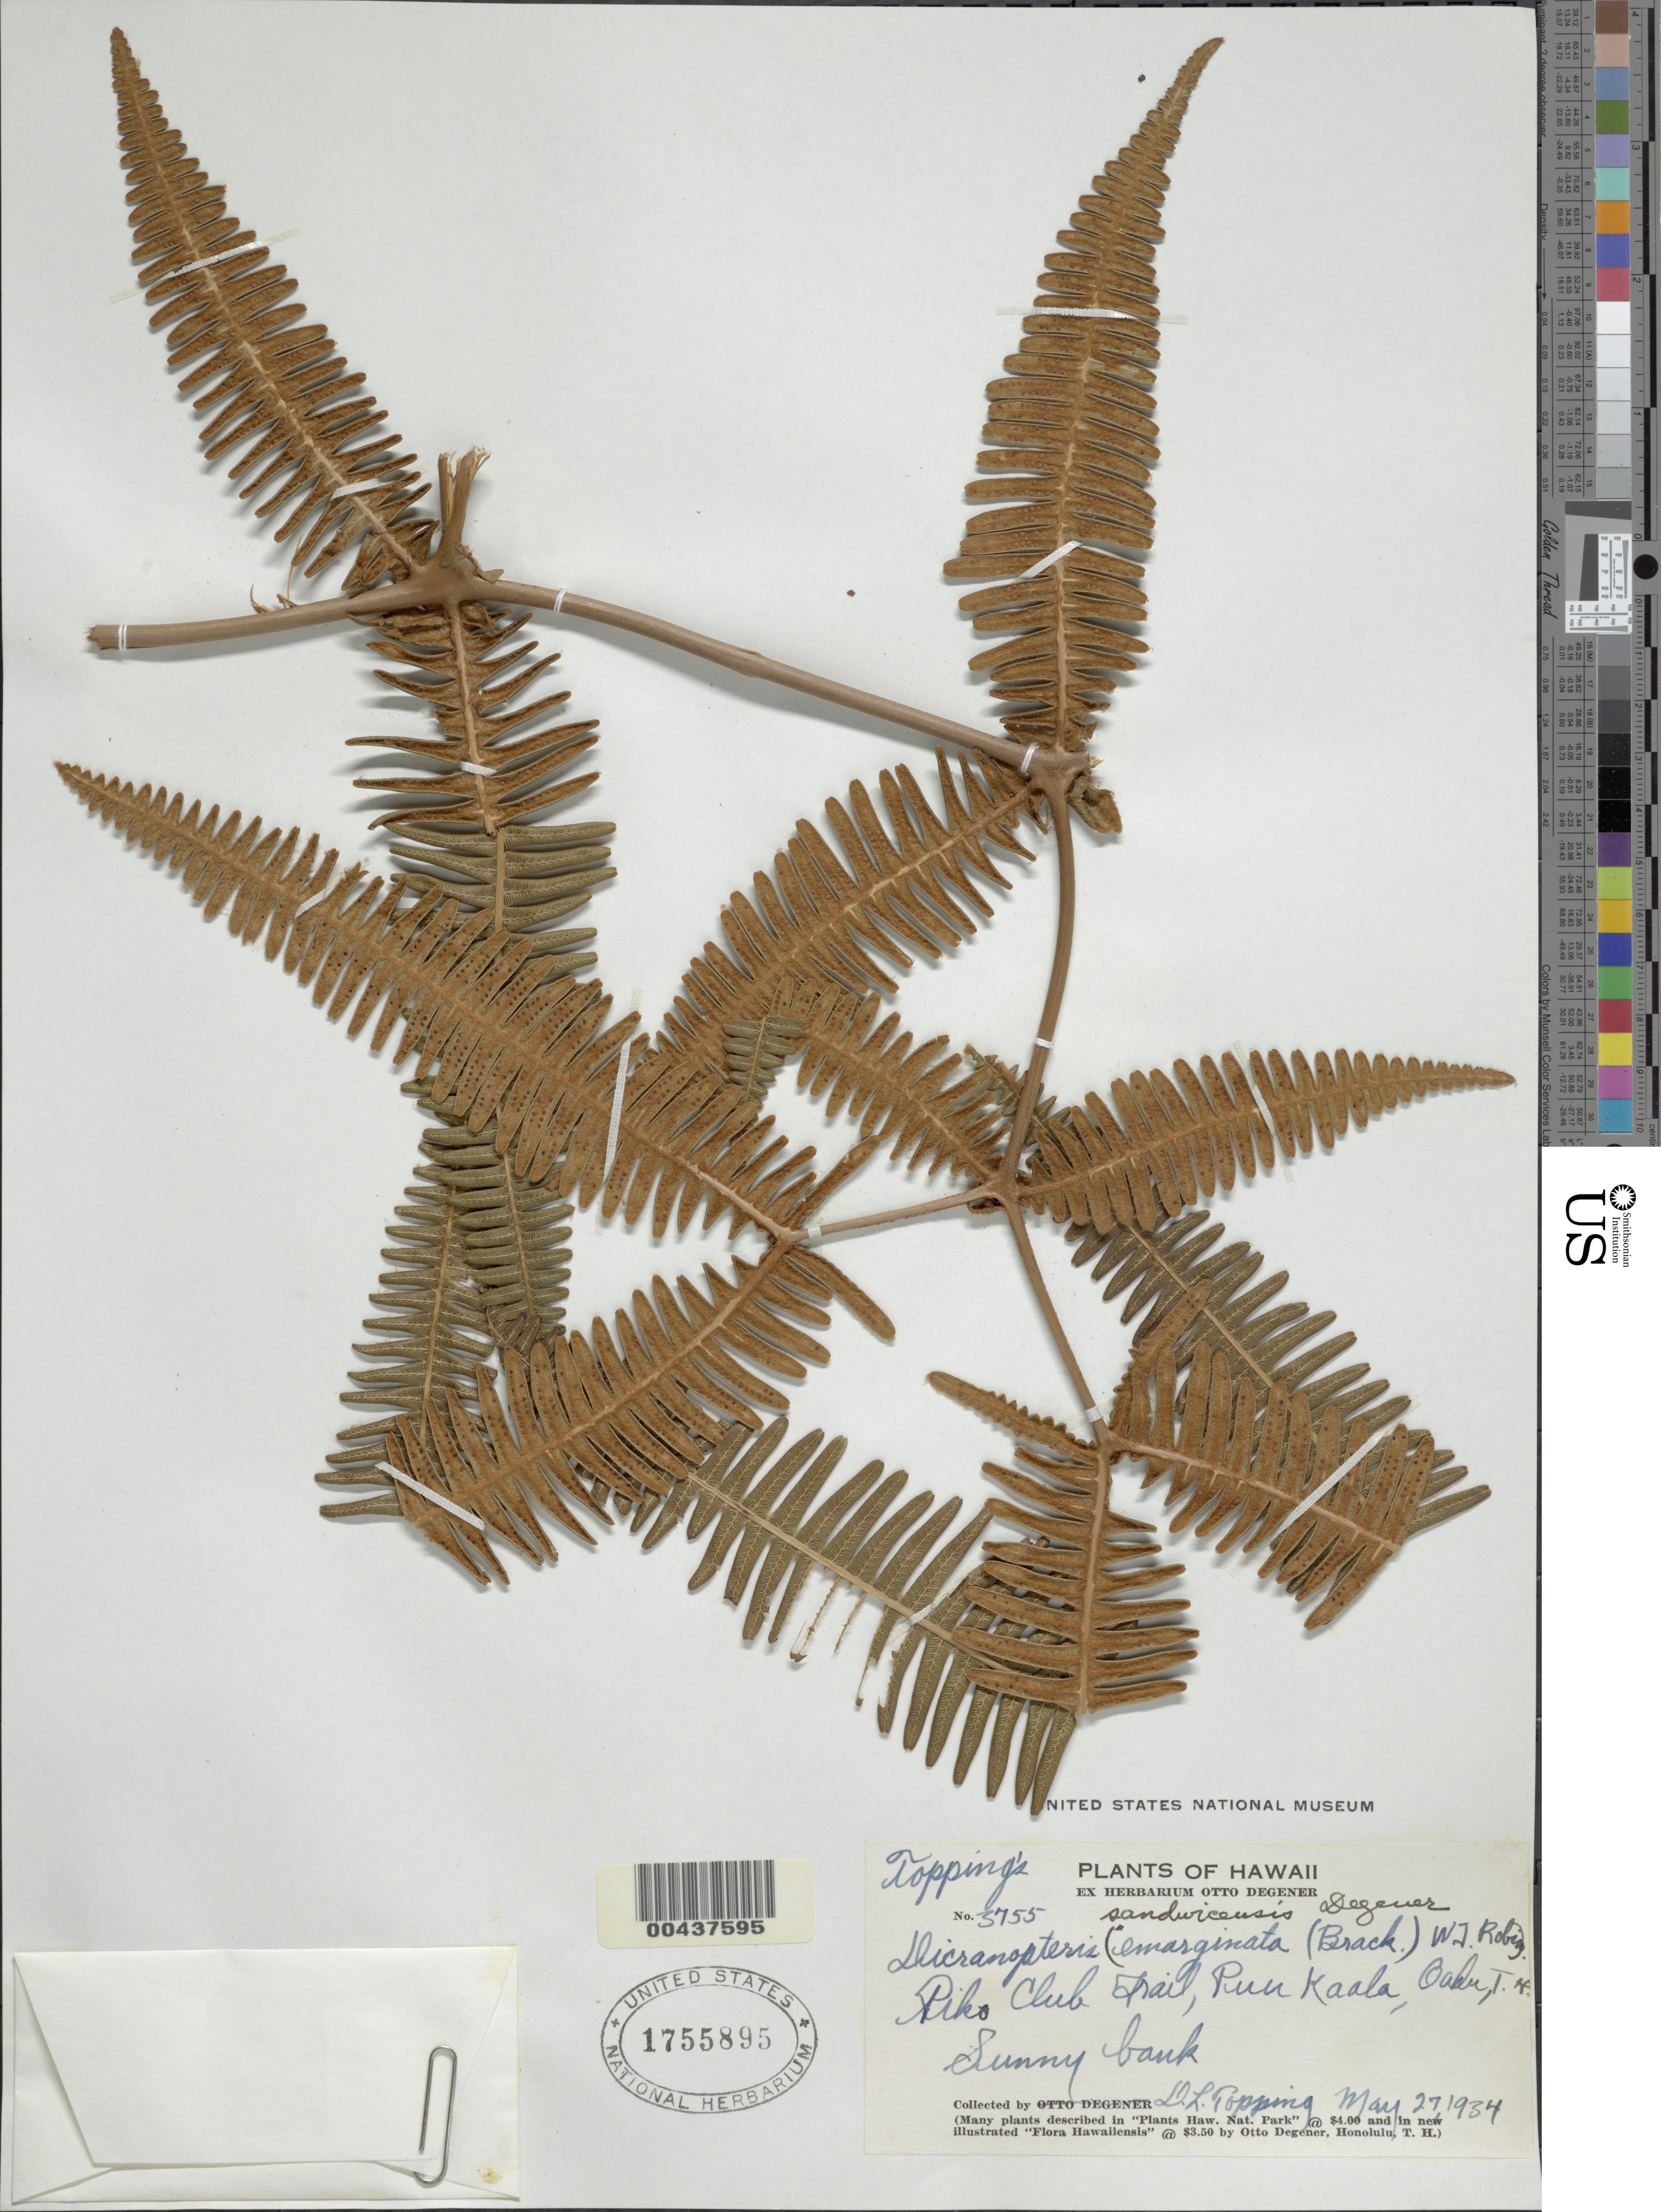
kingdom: Plantae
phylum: Tracheophyta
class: Polypodiopsida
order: Gleicheniales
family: Gleicheniaceae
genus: Dicranopteris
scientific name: Dicranopteris linearis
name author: (Burm. f.) Underw.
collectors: D. L. Topping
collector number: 3755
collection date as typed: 27 May 1934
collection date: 1934-05-27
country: United States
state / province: Hawaii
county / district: Honolulu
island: Oahu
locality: Piko Club Trail, Puu Kaala, Oahu, T.H.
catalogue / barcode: US 1755895